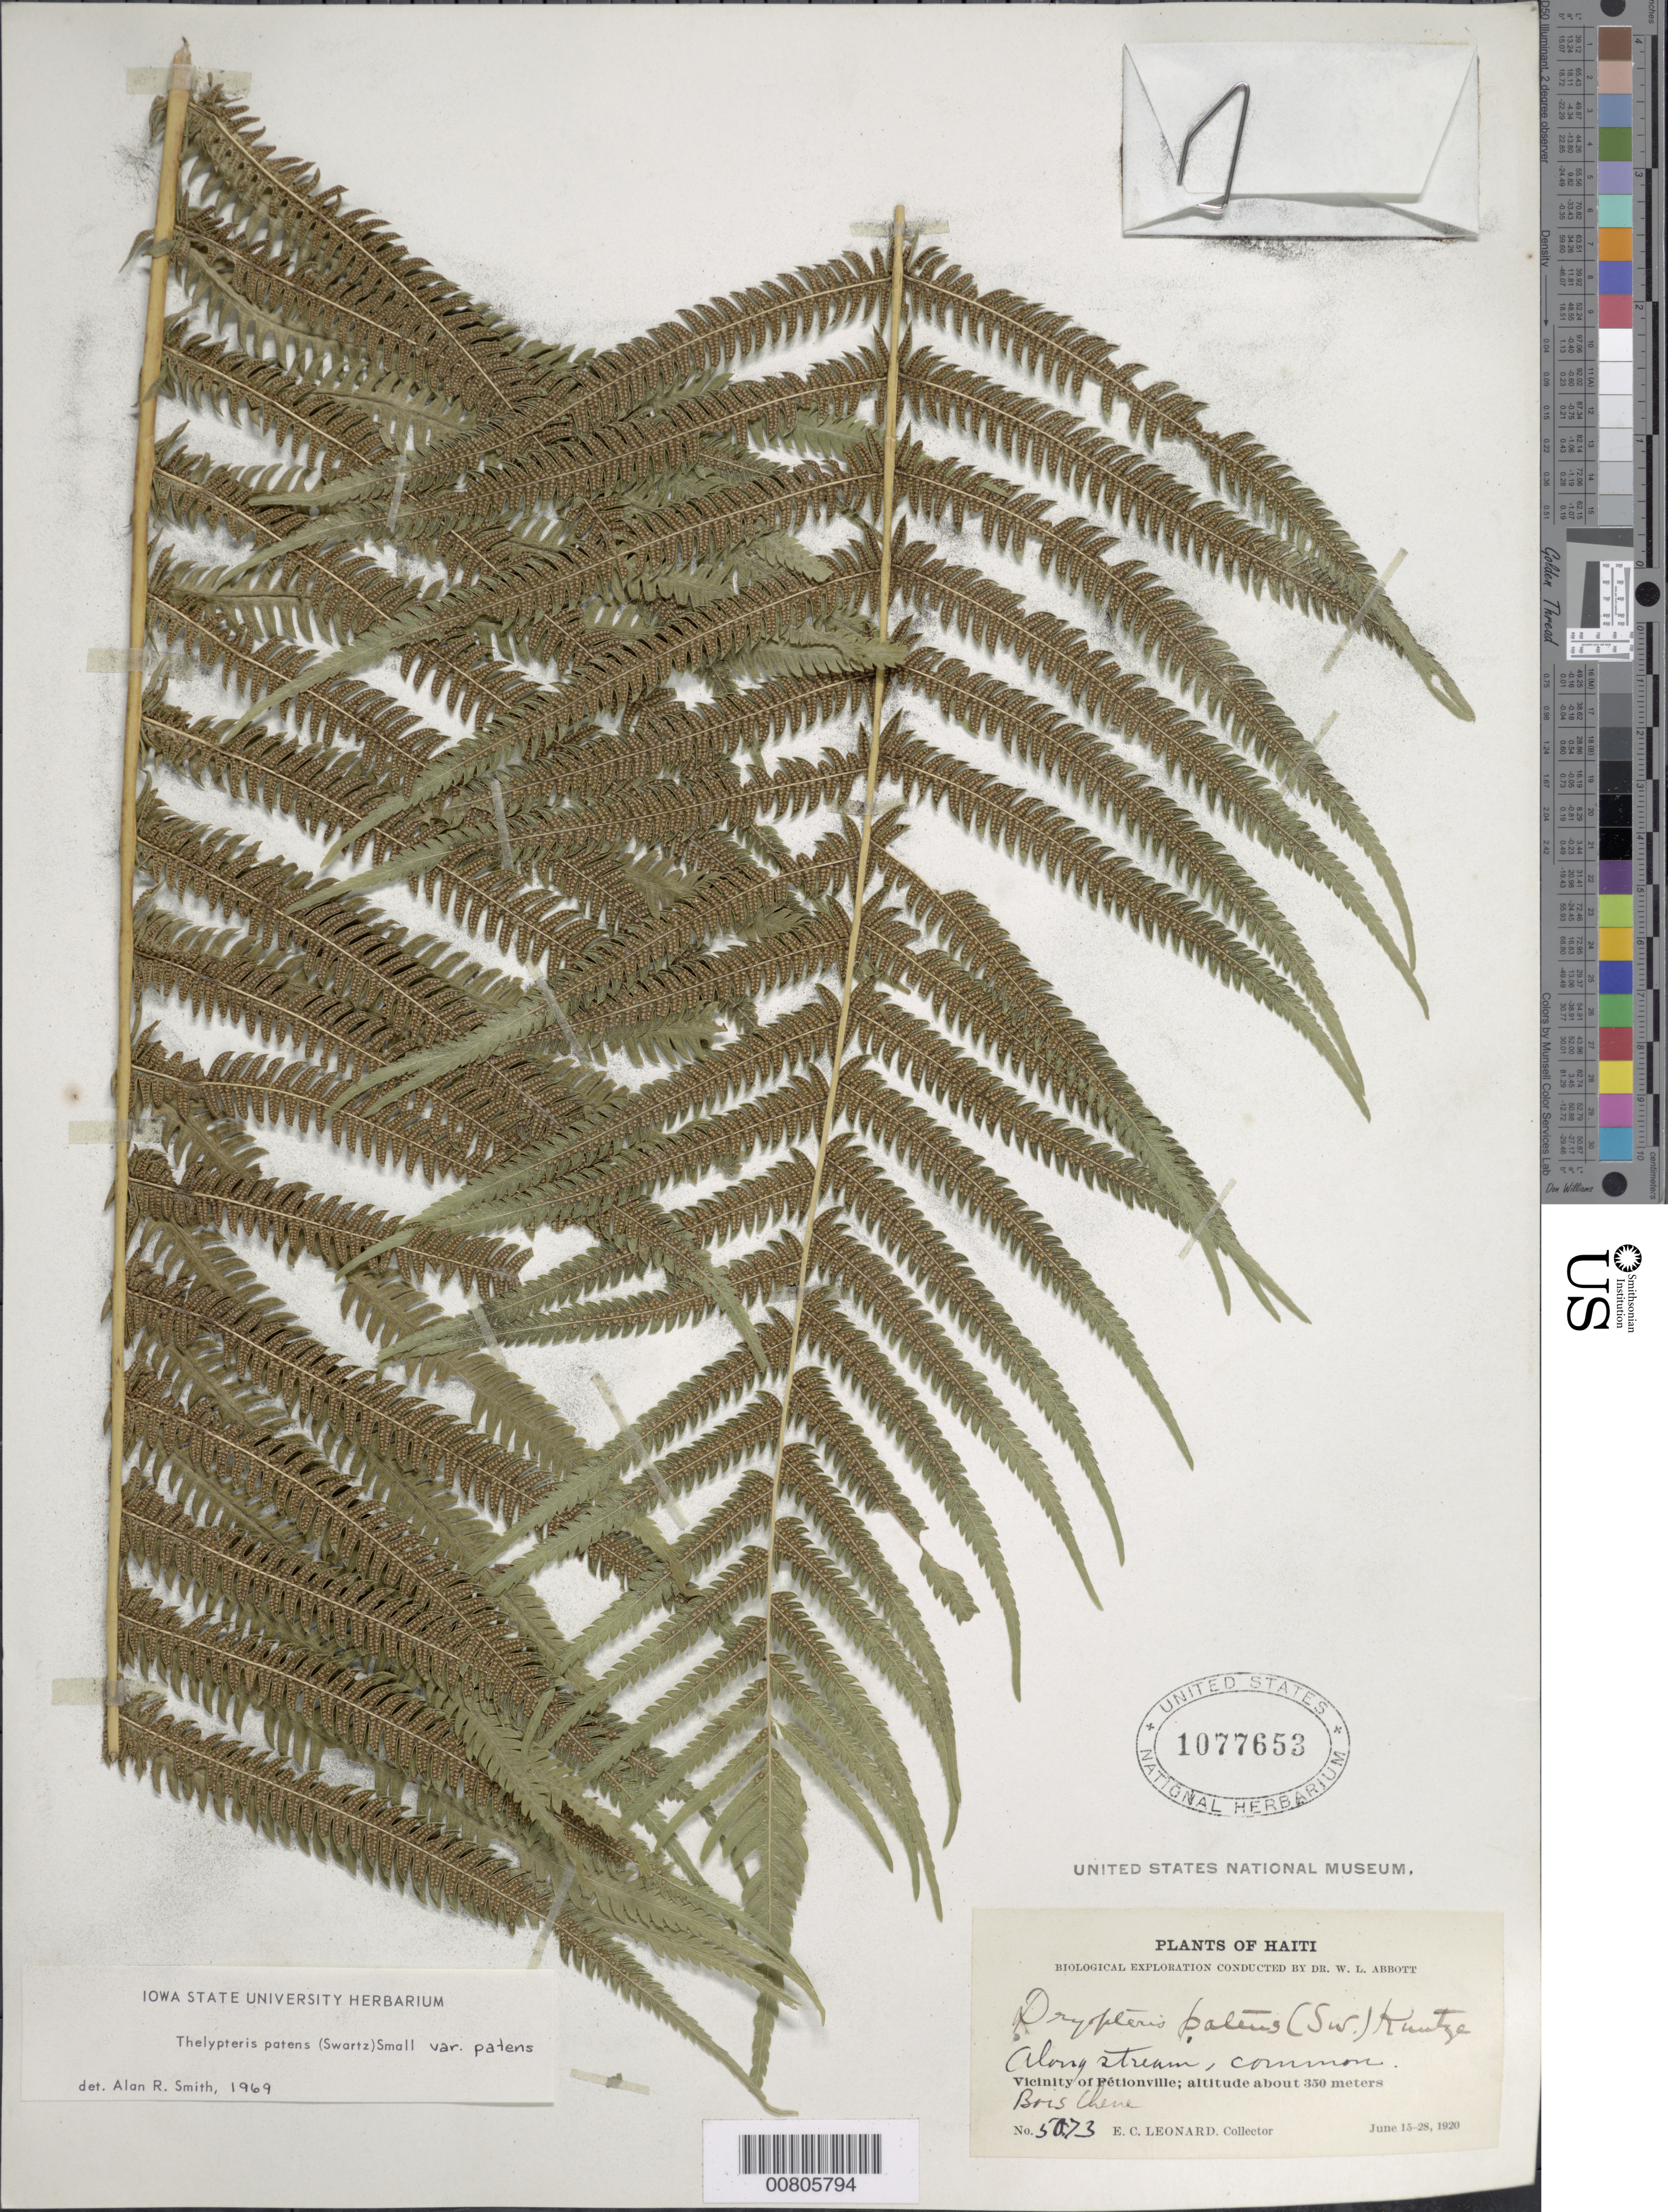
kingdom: Plantae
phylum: Tracheophyta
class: Polypodiopsida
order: Polypodiales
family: Thelypteridaceae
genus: Christella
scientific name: Christella patens var. patens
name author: (Sw.) Holttum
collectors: E. C. Leonard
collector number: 5073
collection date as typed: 15 Jun 1920 to 28 Jun 1920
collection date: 1920-06-15/1920-06-28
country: Haiti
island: Hispaniola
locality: Pétionville vicinity, Bois Chene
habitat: Along stream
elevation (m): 350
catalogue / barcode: US 1077653